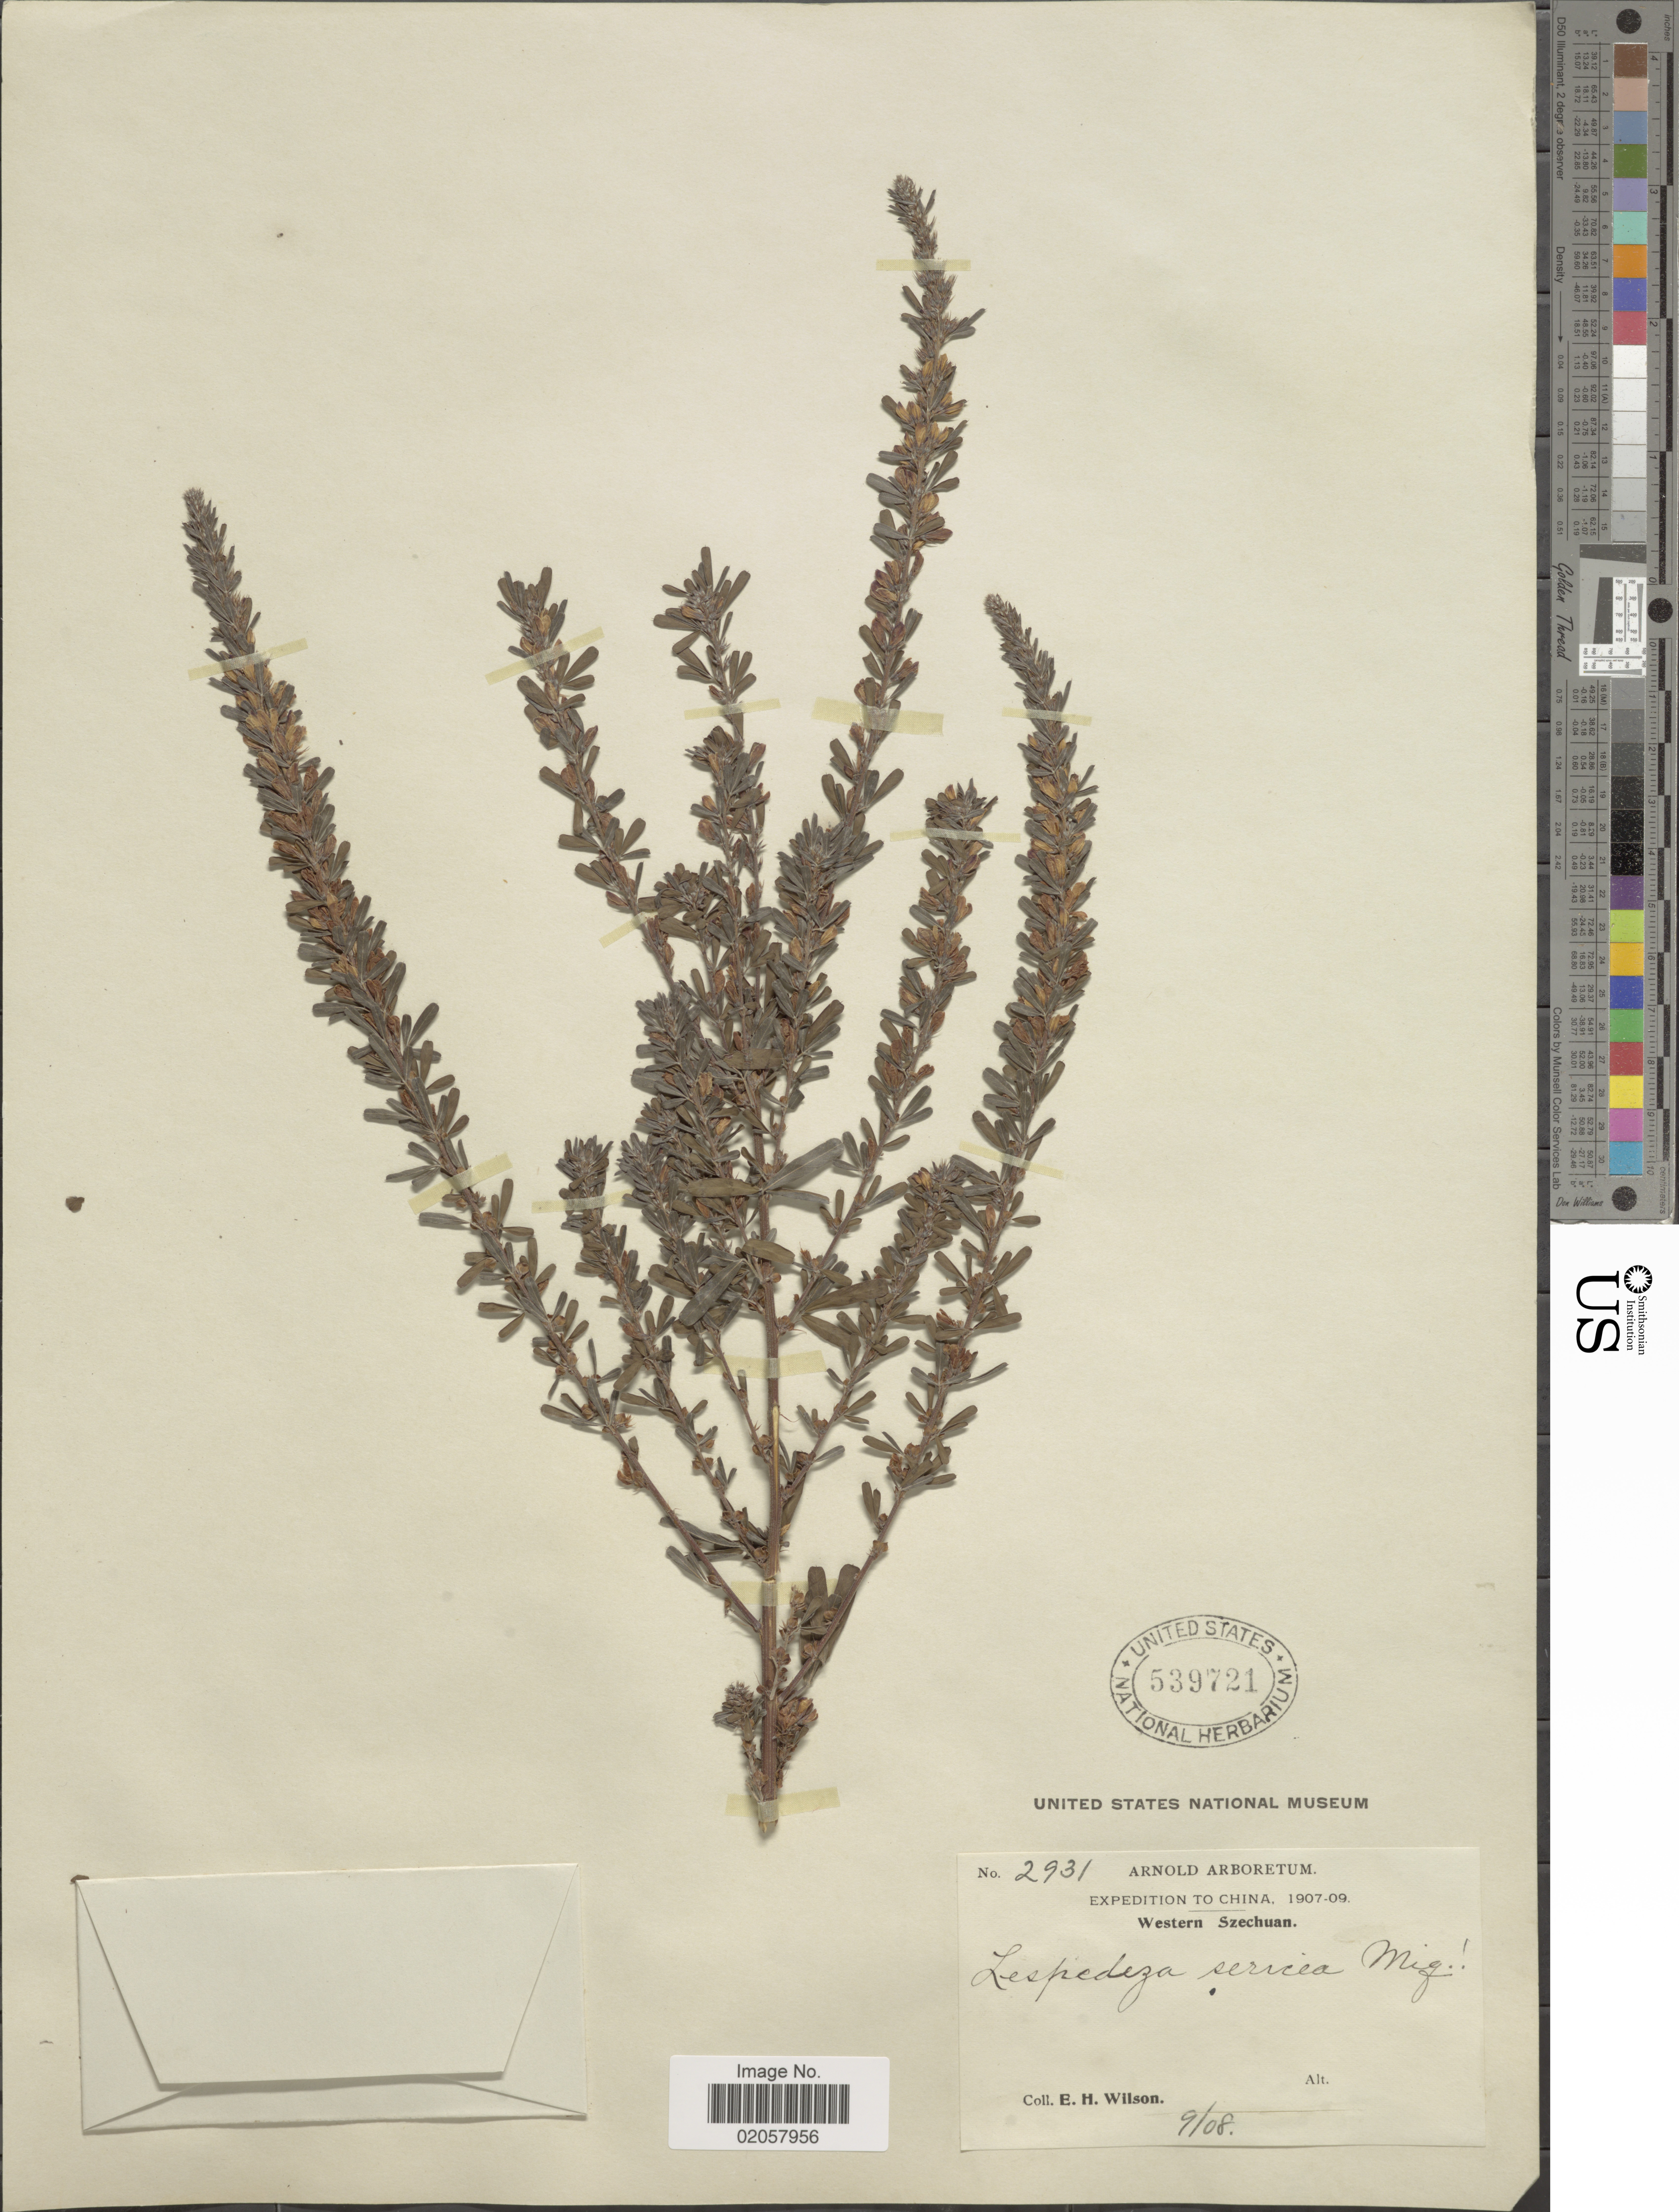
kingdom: Plantae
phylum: Tracheophyta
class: Magnoliopsida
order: Fabales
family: Fabaceae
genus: Lespedeza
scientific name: Lespedeza cuneata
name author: (Dum. Cours.) G. Don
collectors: E. Wilson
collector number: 2931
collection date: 1908-09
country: China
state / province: Sichuan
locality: Western Szechuan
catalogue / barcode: US 539721